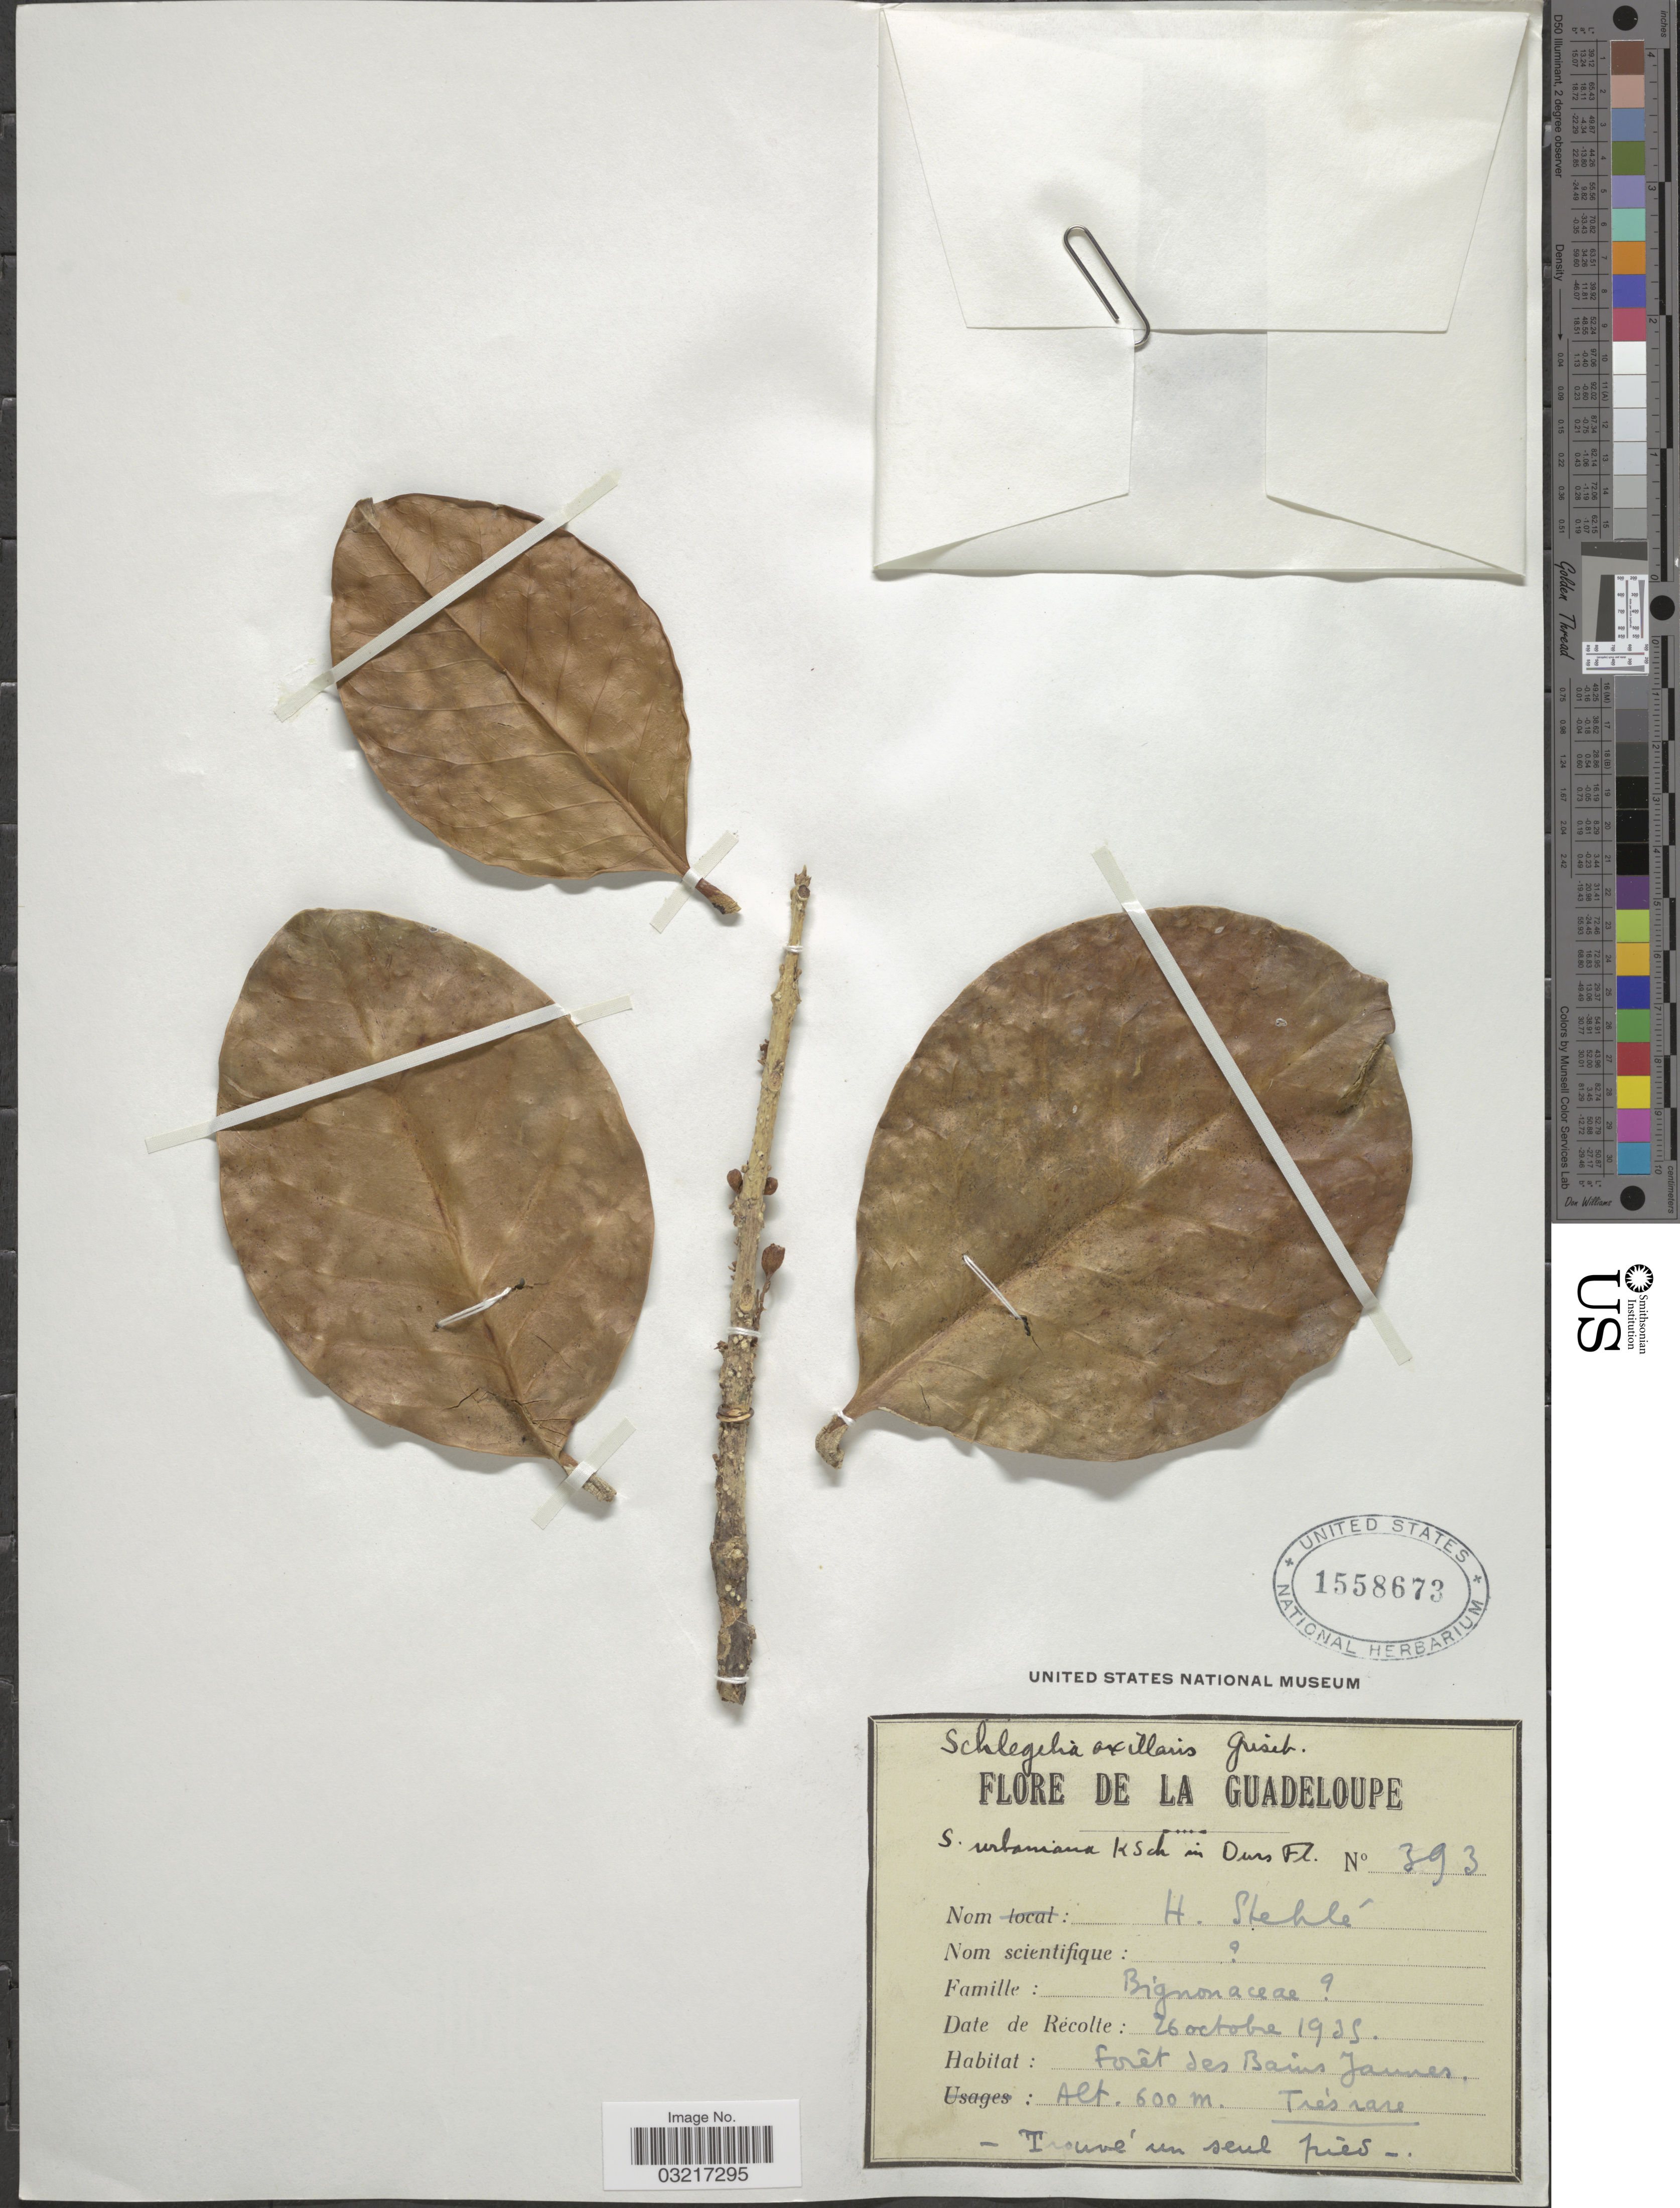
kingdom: Plantae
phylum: Tracheophyta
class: Magnoliopsida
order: Lamiales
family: Schlegeliaceae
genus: Schlegelia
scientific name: Schlegelia sp.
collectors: H. Stehlé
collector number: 393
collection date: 1935-10-26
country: Guadeloupe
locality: Forêt des Bains Jaunes. Trésrare.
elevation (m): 600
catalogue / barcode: US 1558673